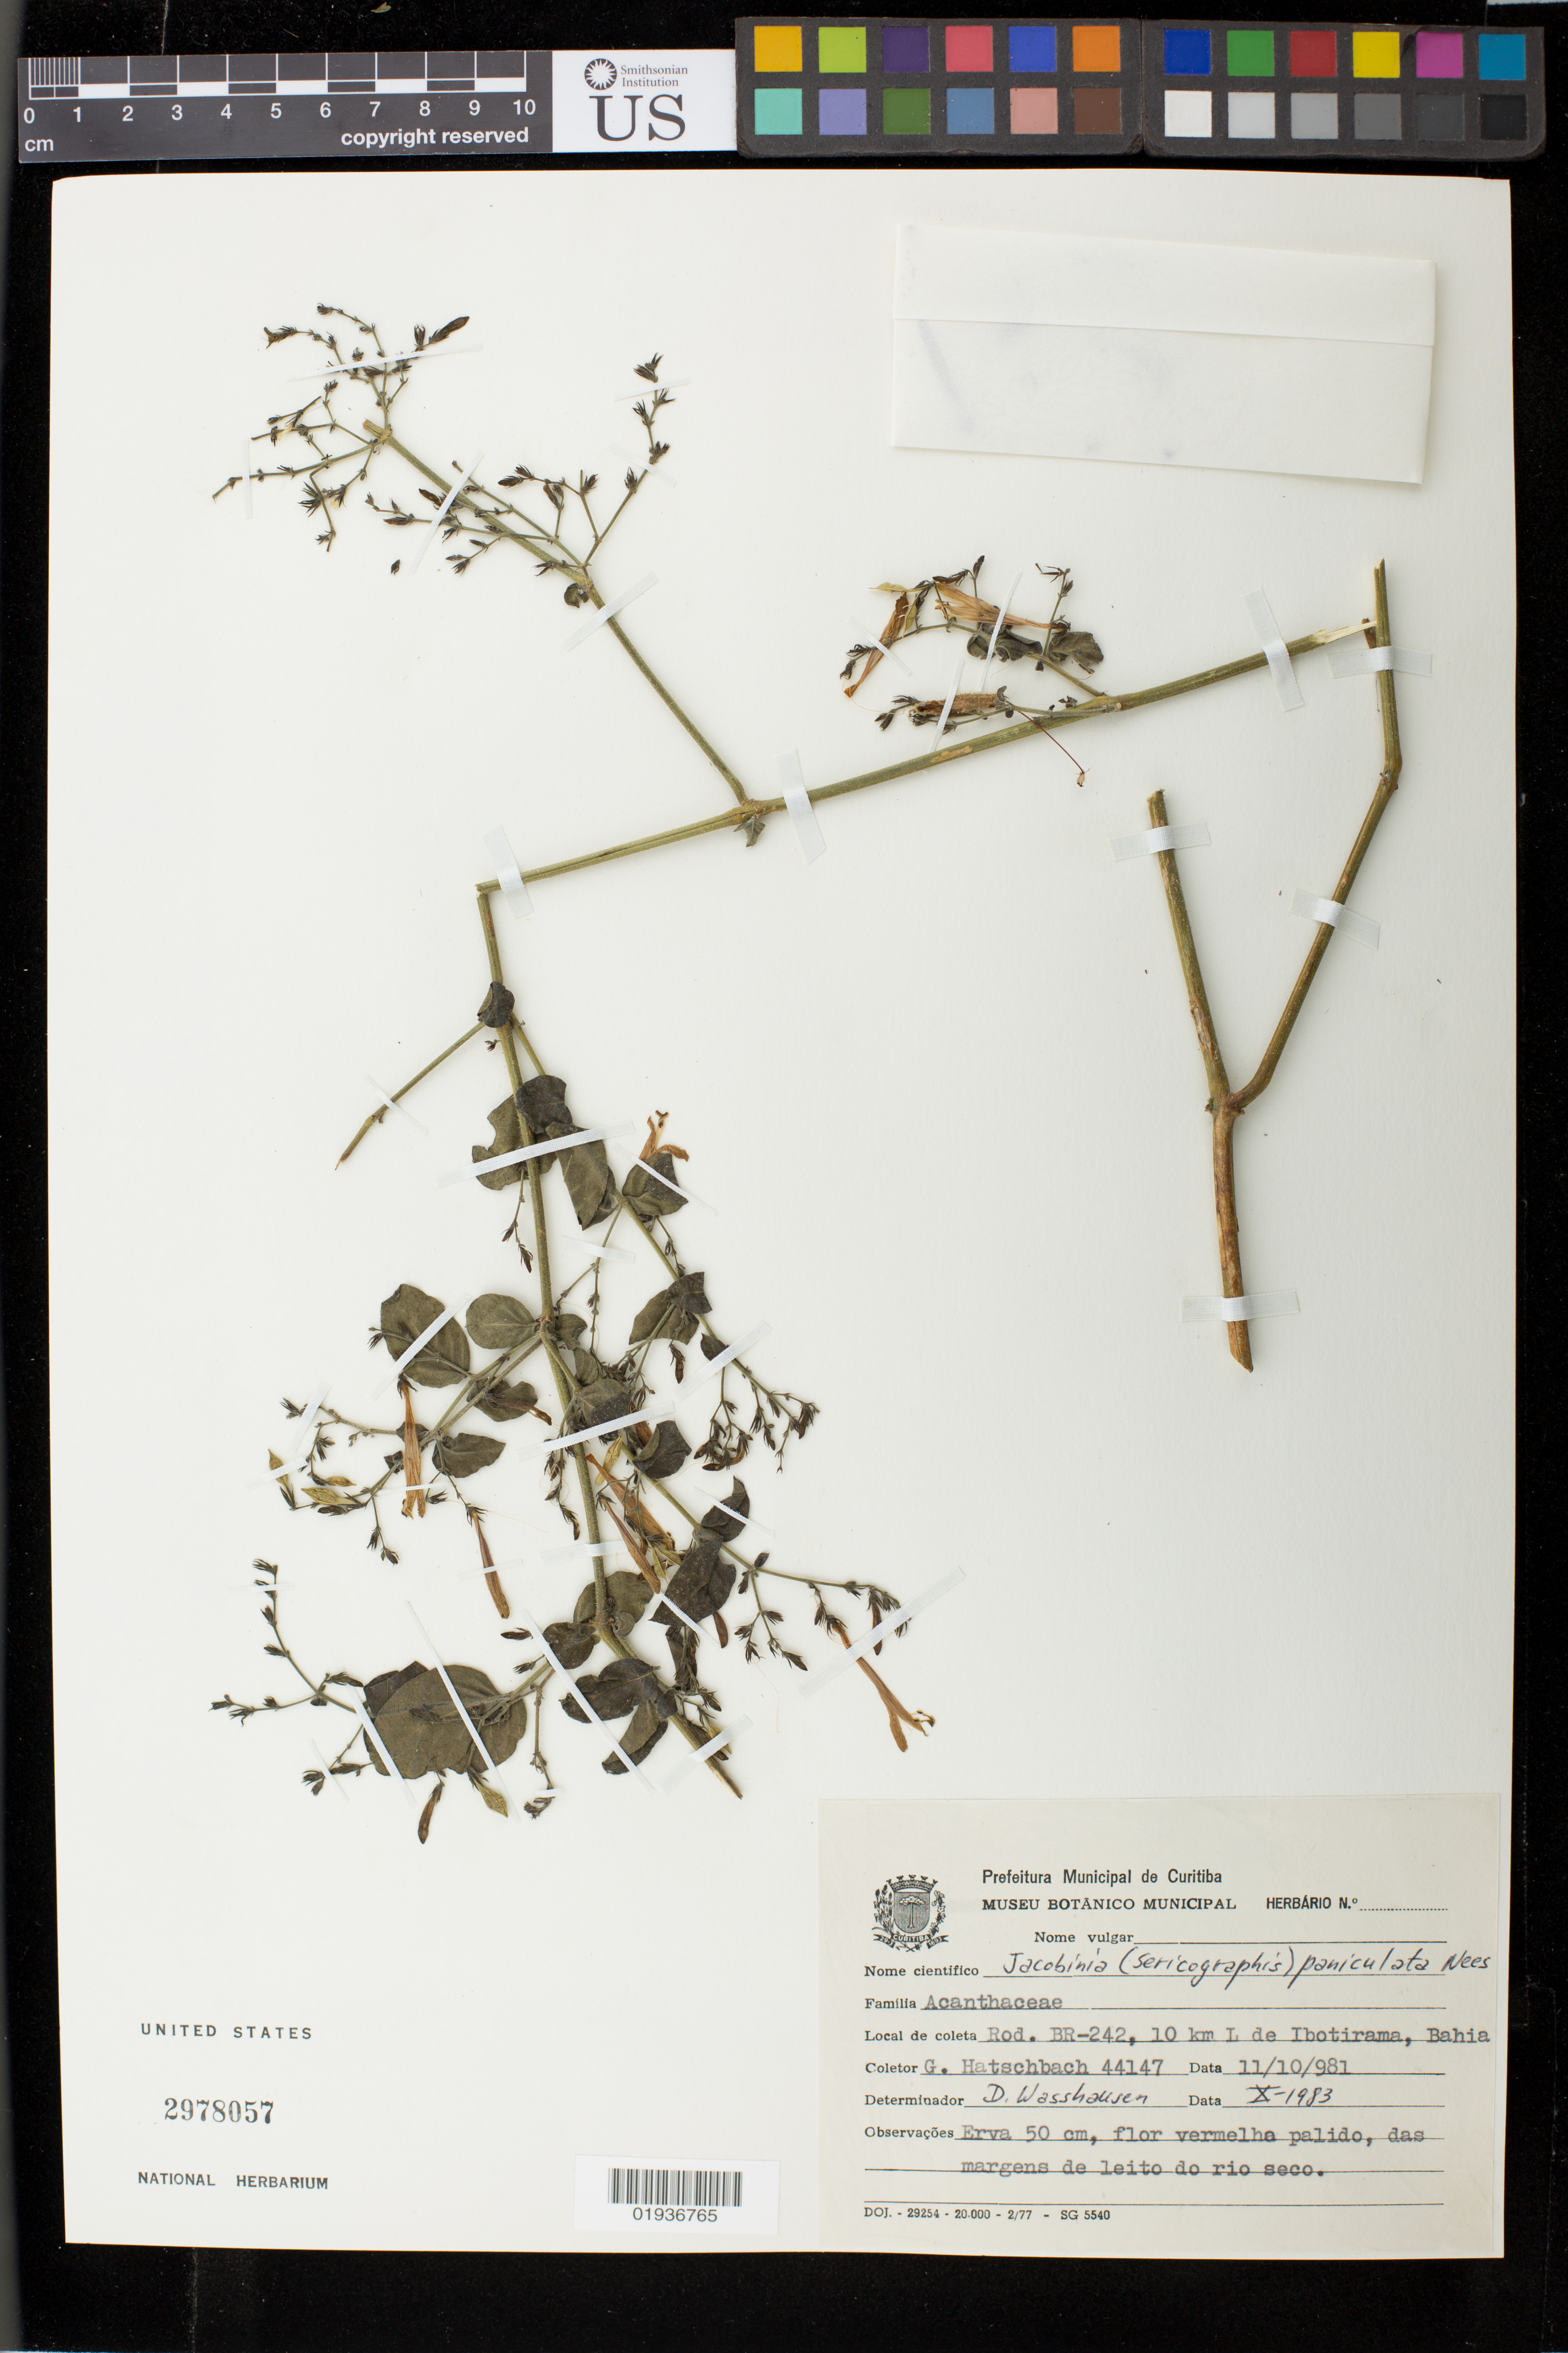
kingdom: Plantae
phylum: Tracheophyta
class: Magnoliopsida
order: Lamiales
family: Acanthaceae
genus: Jacobinia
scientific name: Jacobinia paniculata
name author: Oerst.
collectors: G. Hatschbach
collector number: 44147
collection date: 1981-10-11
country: Brazil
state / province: Bahia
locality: Rod. BR 242; 10 Km L de Ibitirama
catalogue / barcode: US 2978057